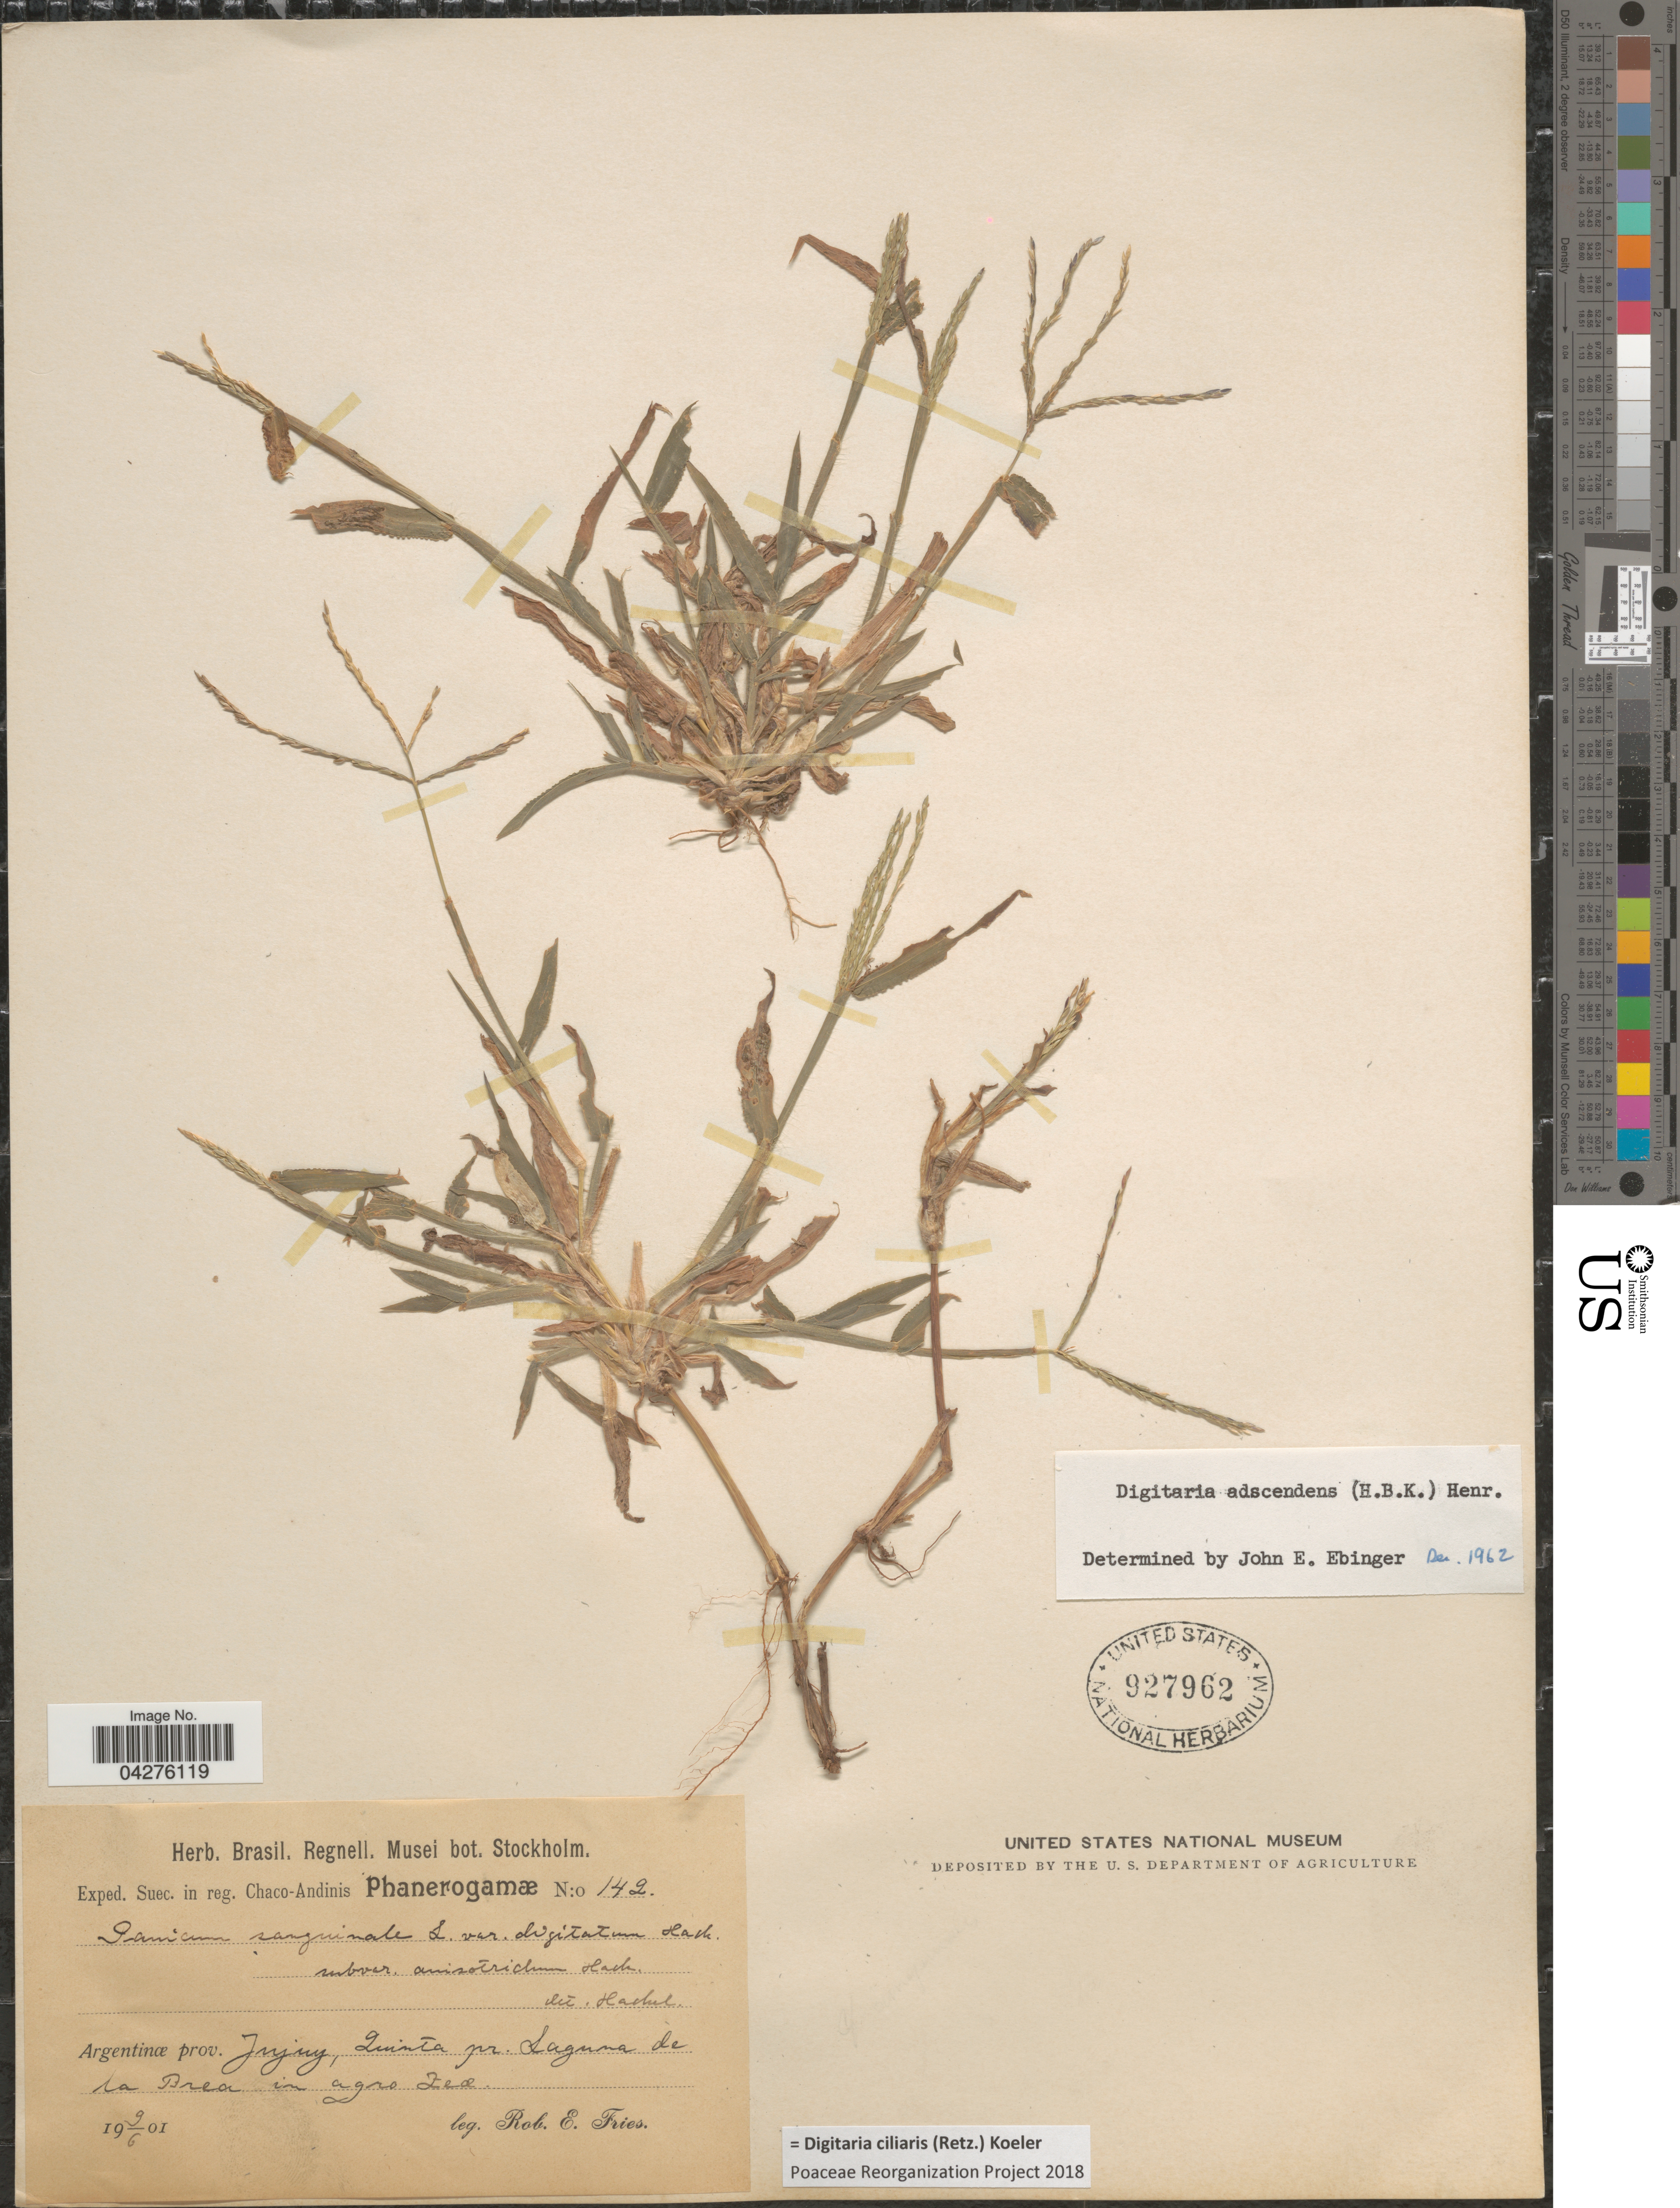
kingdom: Plantae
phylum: Tracheophyta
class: Liliopsida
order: Poales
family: Poaceae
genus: Digitaria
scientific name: Digitaria ciliaris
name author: (Retz.) Koeler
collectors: R. E. Fries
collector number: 142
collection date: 1901-06-09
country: Argentina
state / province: Jujuy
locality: Exped. Suec. in reg. Chaco-Andinis. Phanerogamæ [unsure placement] Quinta pr. Laguna de La Brea in agro Zea.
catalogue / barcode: US 927962